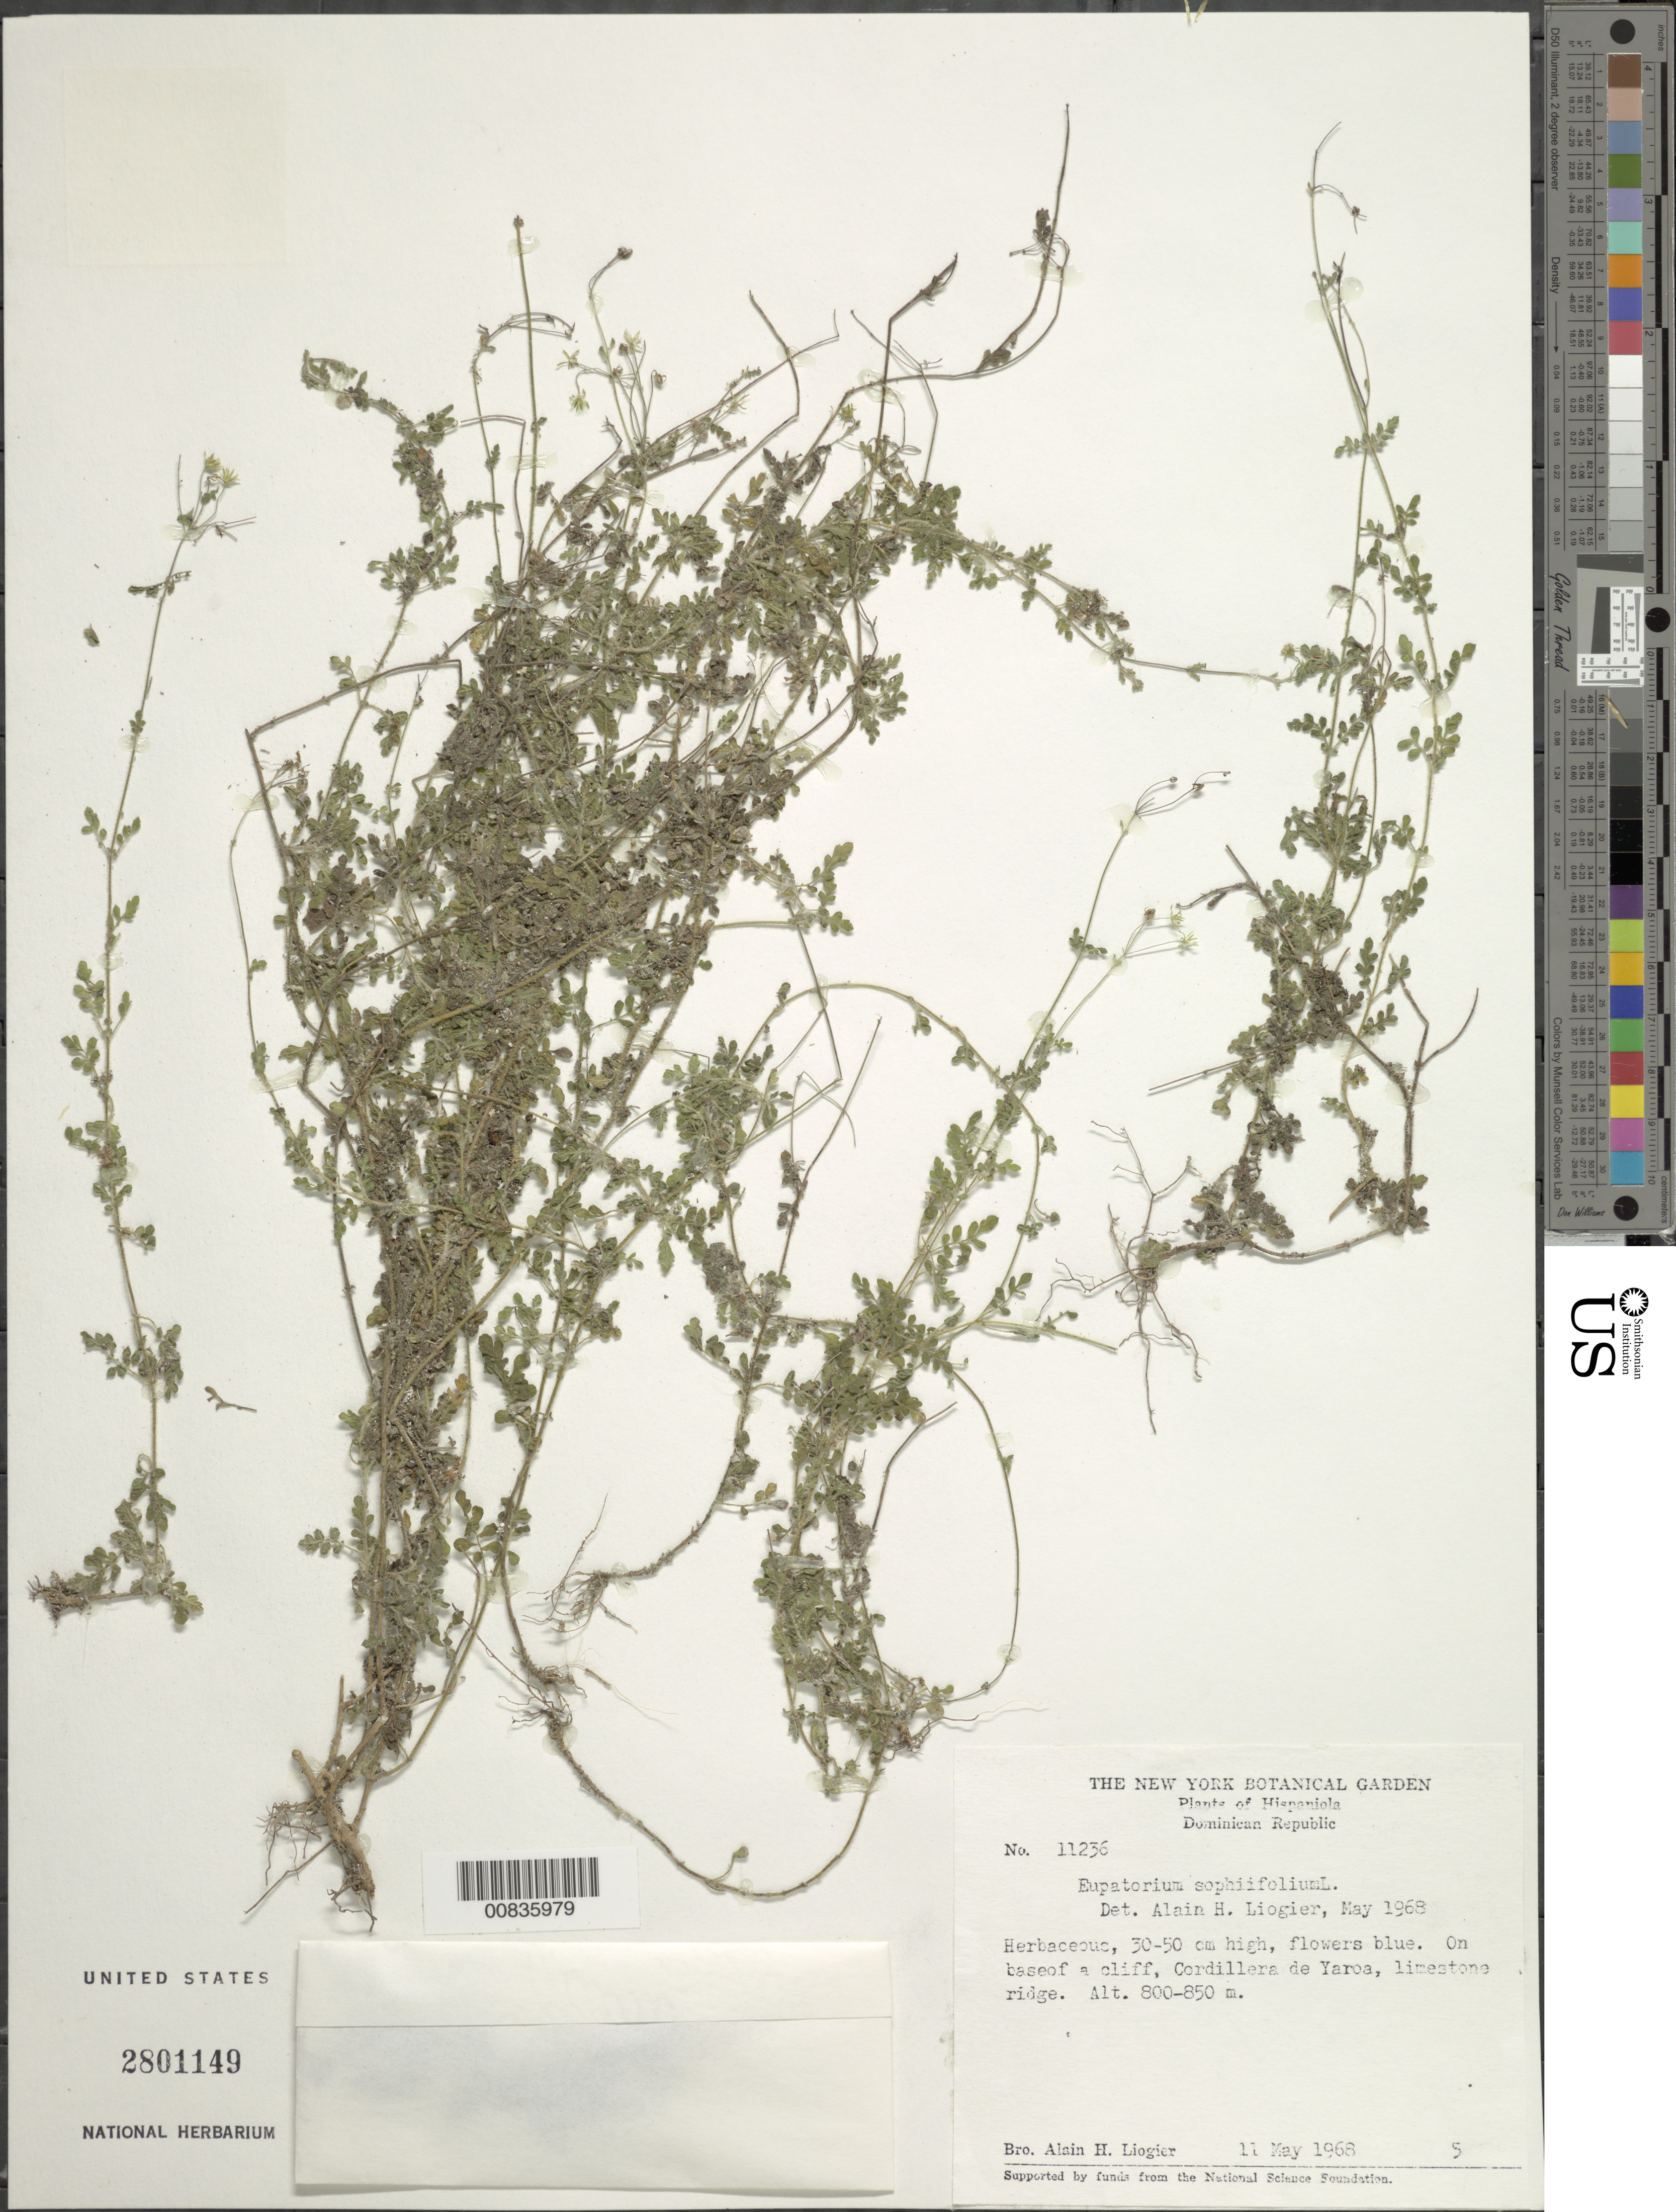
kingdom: Plantae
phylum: Tracheophyta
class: Magnoliopsida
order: Asterales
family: Asteraceae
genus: Eupatorina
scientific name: Eupatorina sophiaefolium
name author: (L.) R.M. King & H. Rob.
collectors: A. H. Liogier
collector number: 11236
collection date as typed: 11 May 1968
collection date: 1968-05-11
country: Dominican Republic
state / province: Puerto Plata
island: Hispaniola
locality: Cordillera de Yaroa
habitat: On base of cliff of limestone ridge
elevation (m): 800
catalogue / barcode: US 2801149